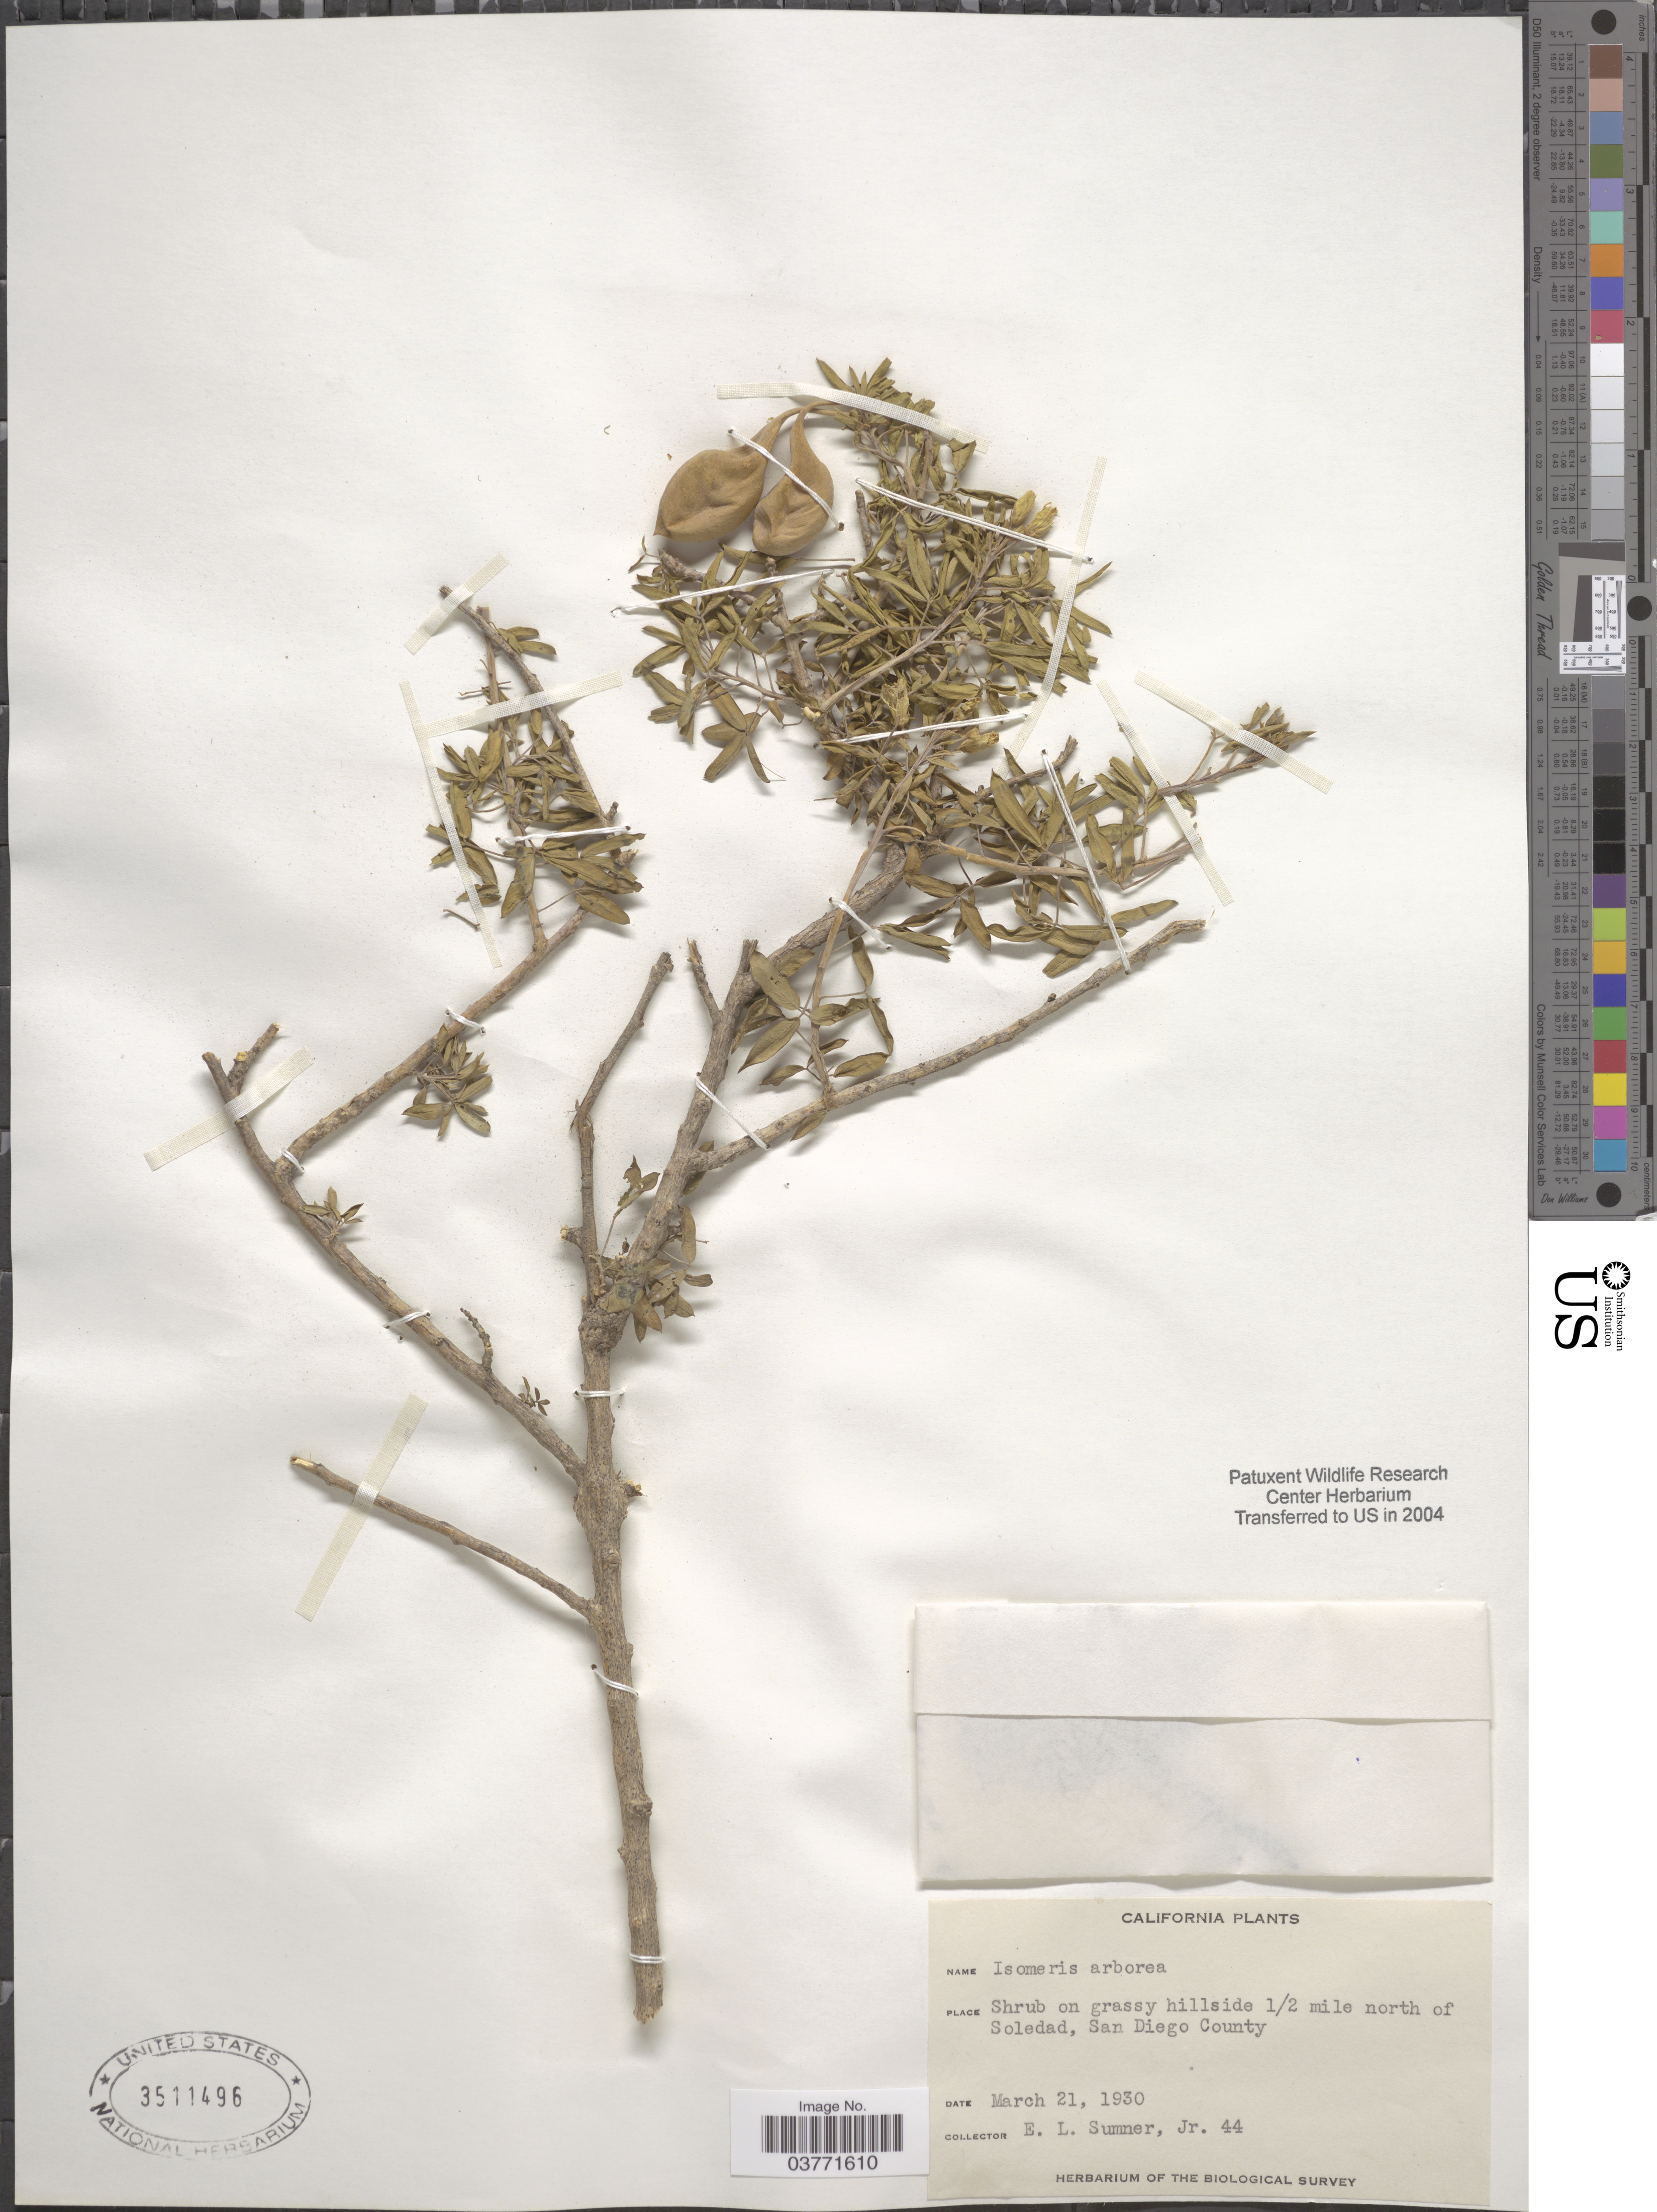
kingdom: Plantae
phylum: Tracheophyta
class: Magnoliopsida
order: Brassicales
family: Cleomaceae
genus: Cleomella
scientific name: Cleomella arborea var. arborea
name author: (Nutt.) Roalson & J.C. Hall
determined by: Strong, Mark T., (BOT), Smithsonian Institution - National Museum of Natural History (UNITED STATES)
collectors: E. Sumner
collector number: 44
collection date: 1930-03-21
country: United States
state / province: California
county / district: San Diego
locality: ½ mile north of Soledad, San Diego County.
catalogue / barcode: US 3511496